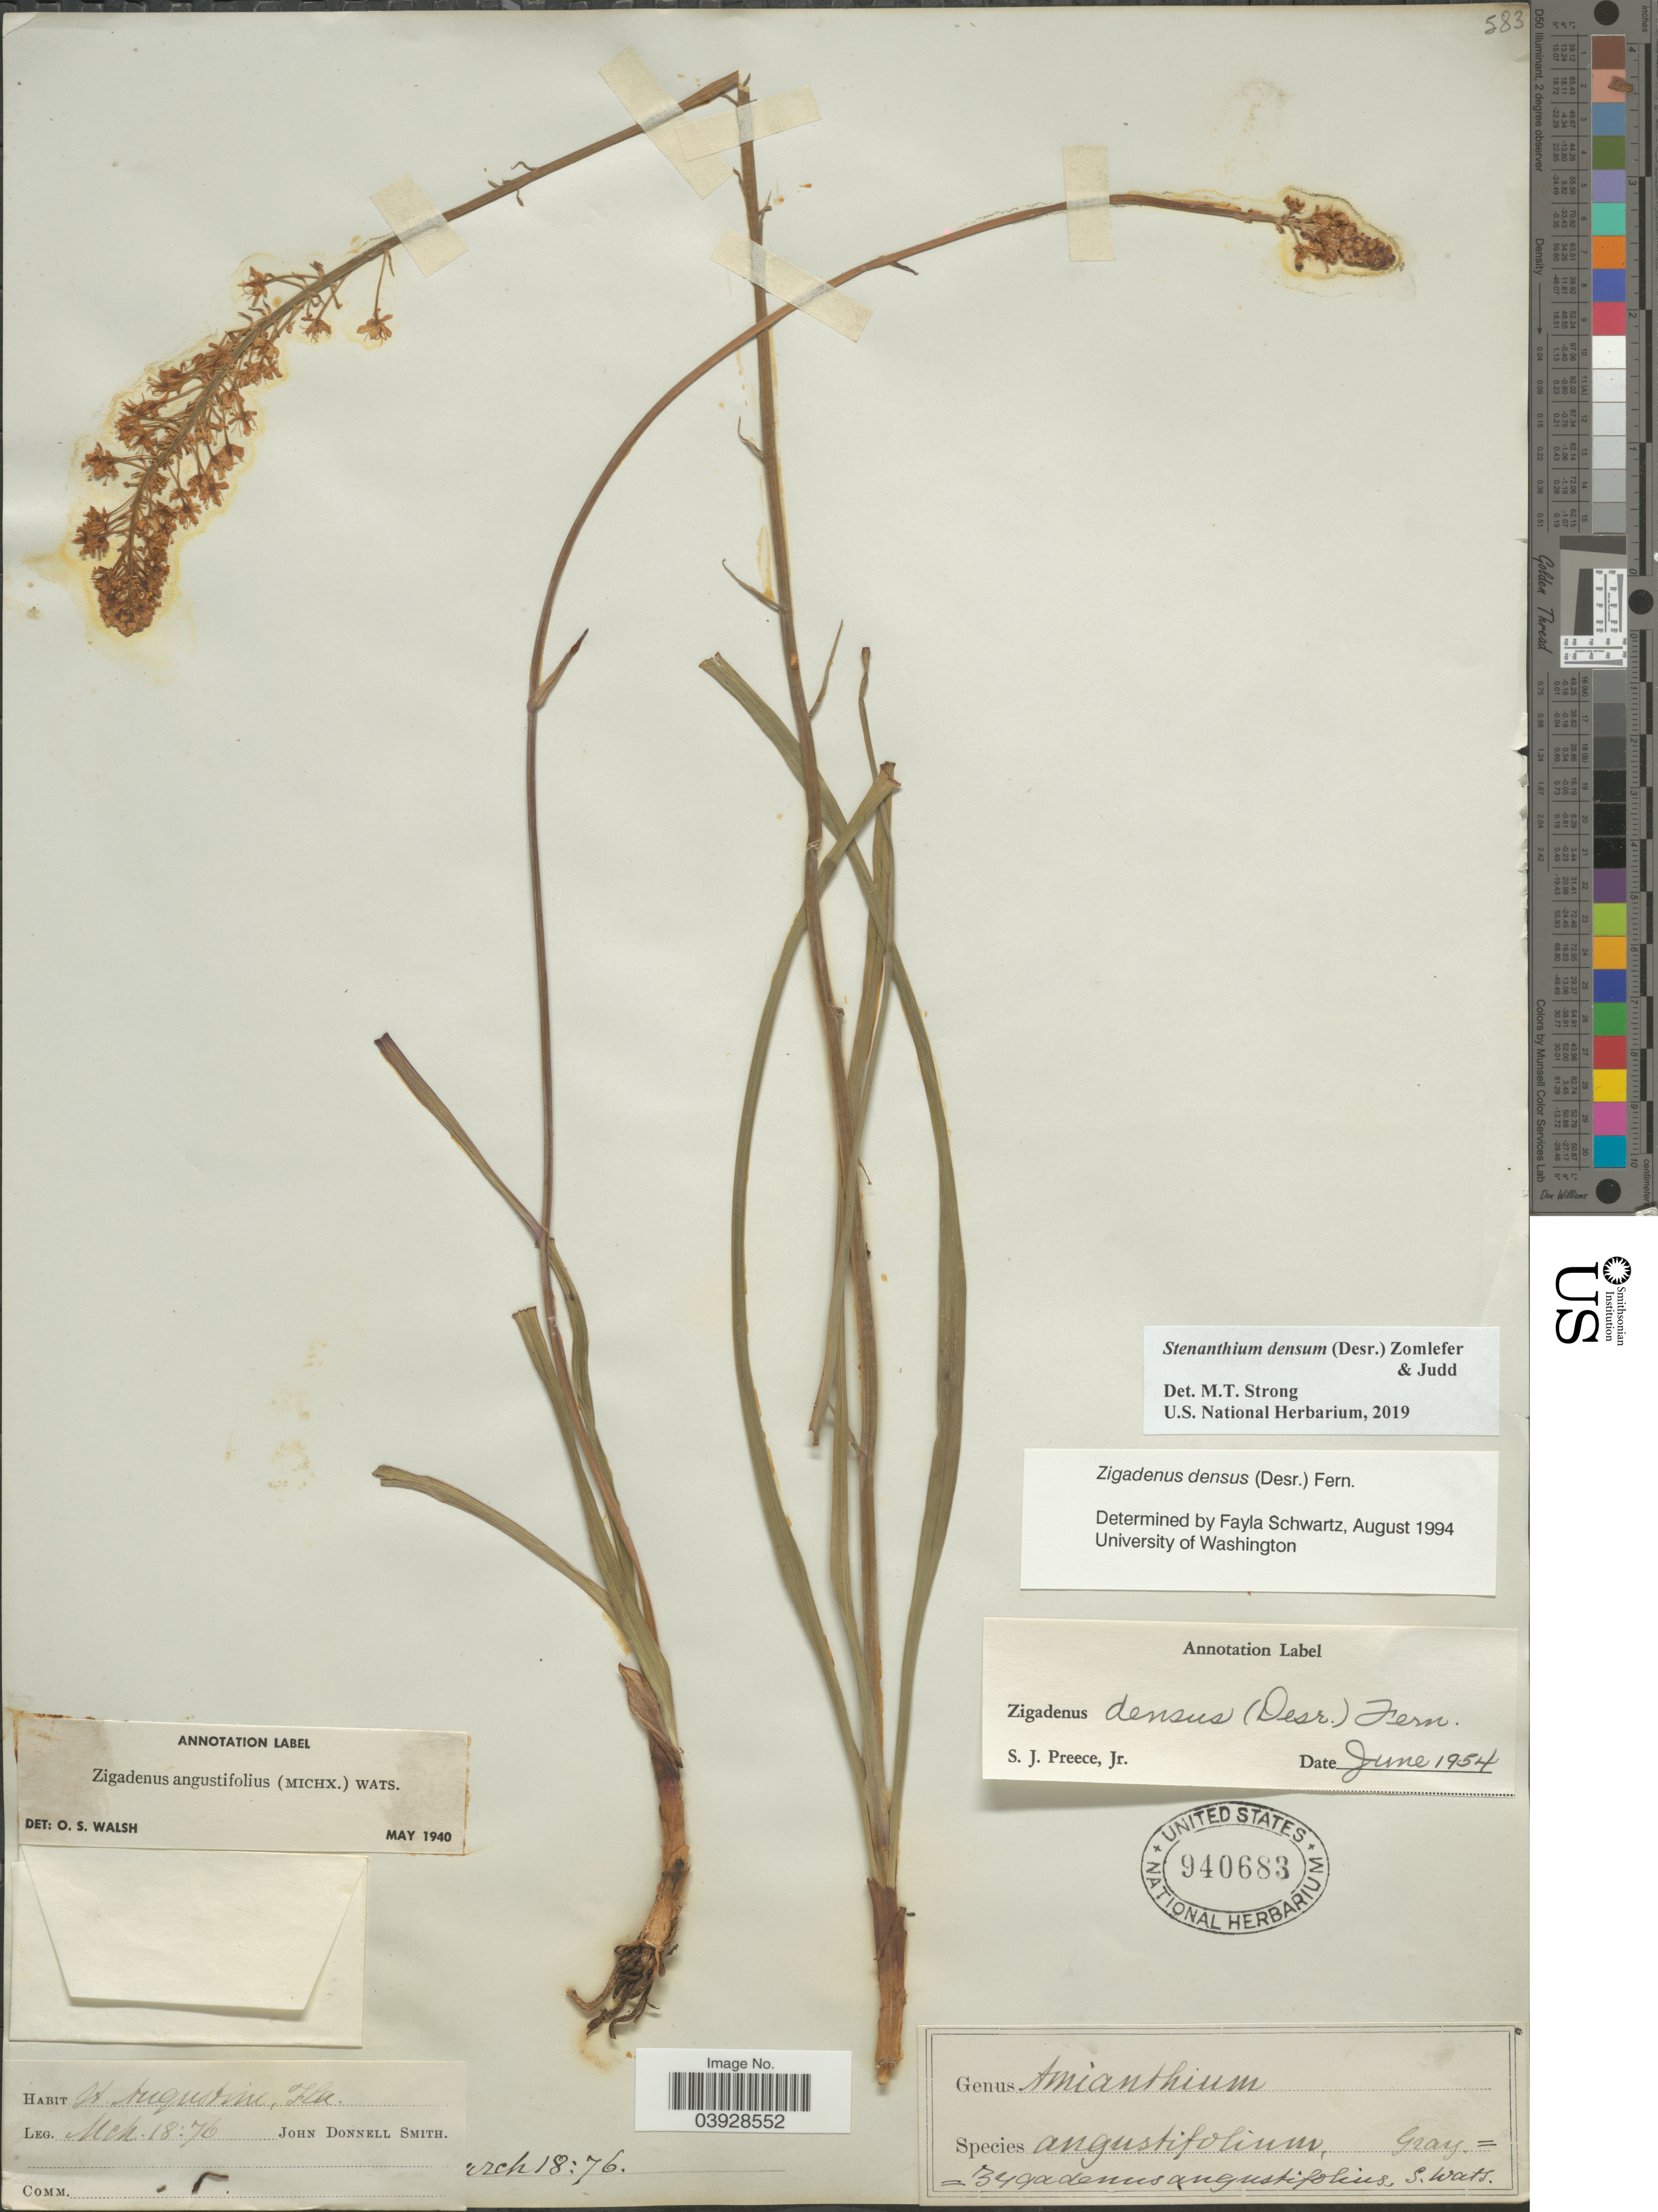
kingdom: Plantae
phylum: Tracheophyta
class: Liliopsida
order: Liliales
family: Melanthiaceae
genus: Stenanthium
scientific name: Stenanthium densum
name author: (Desr.) Zomlefer & Judd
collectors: J. Donnell Smith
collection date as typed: Transcribed d/m/y: 18/3/76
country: United States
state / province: Florida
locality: St. Augustin.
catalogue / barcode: US 940683